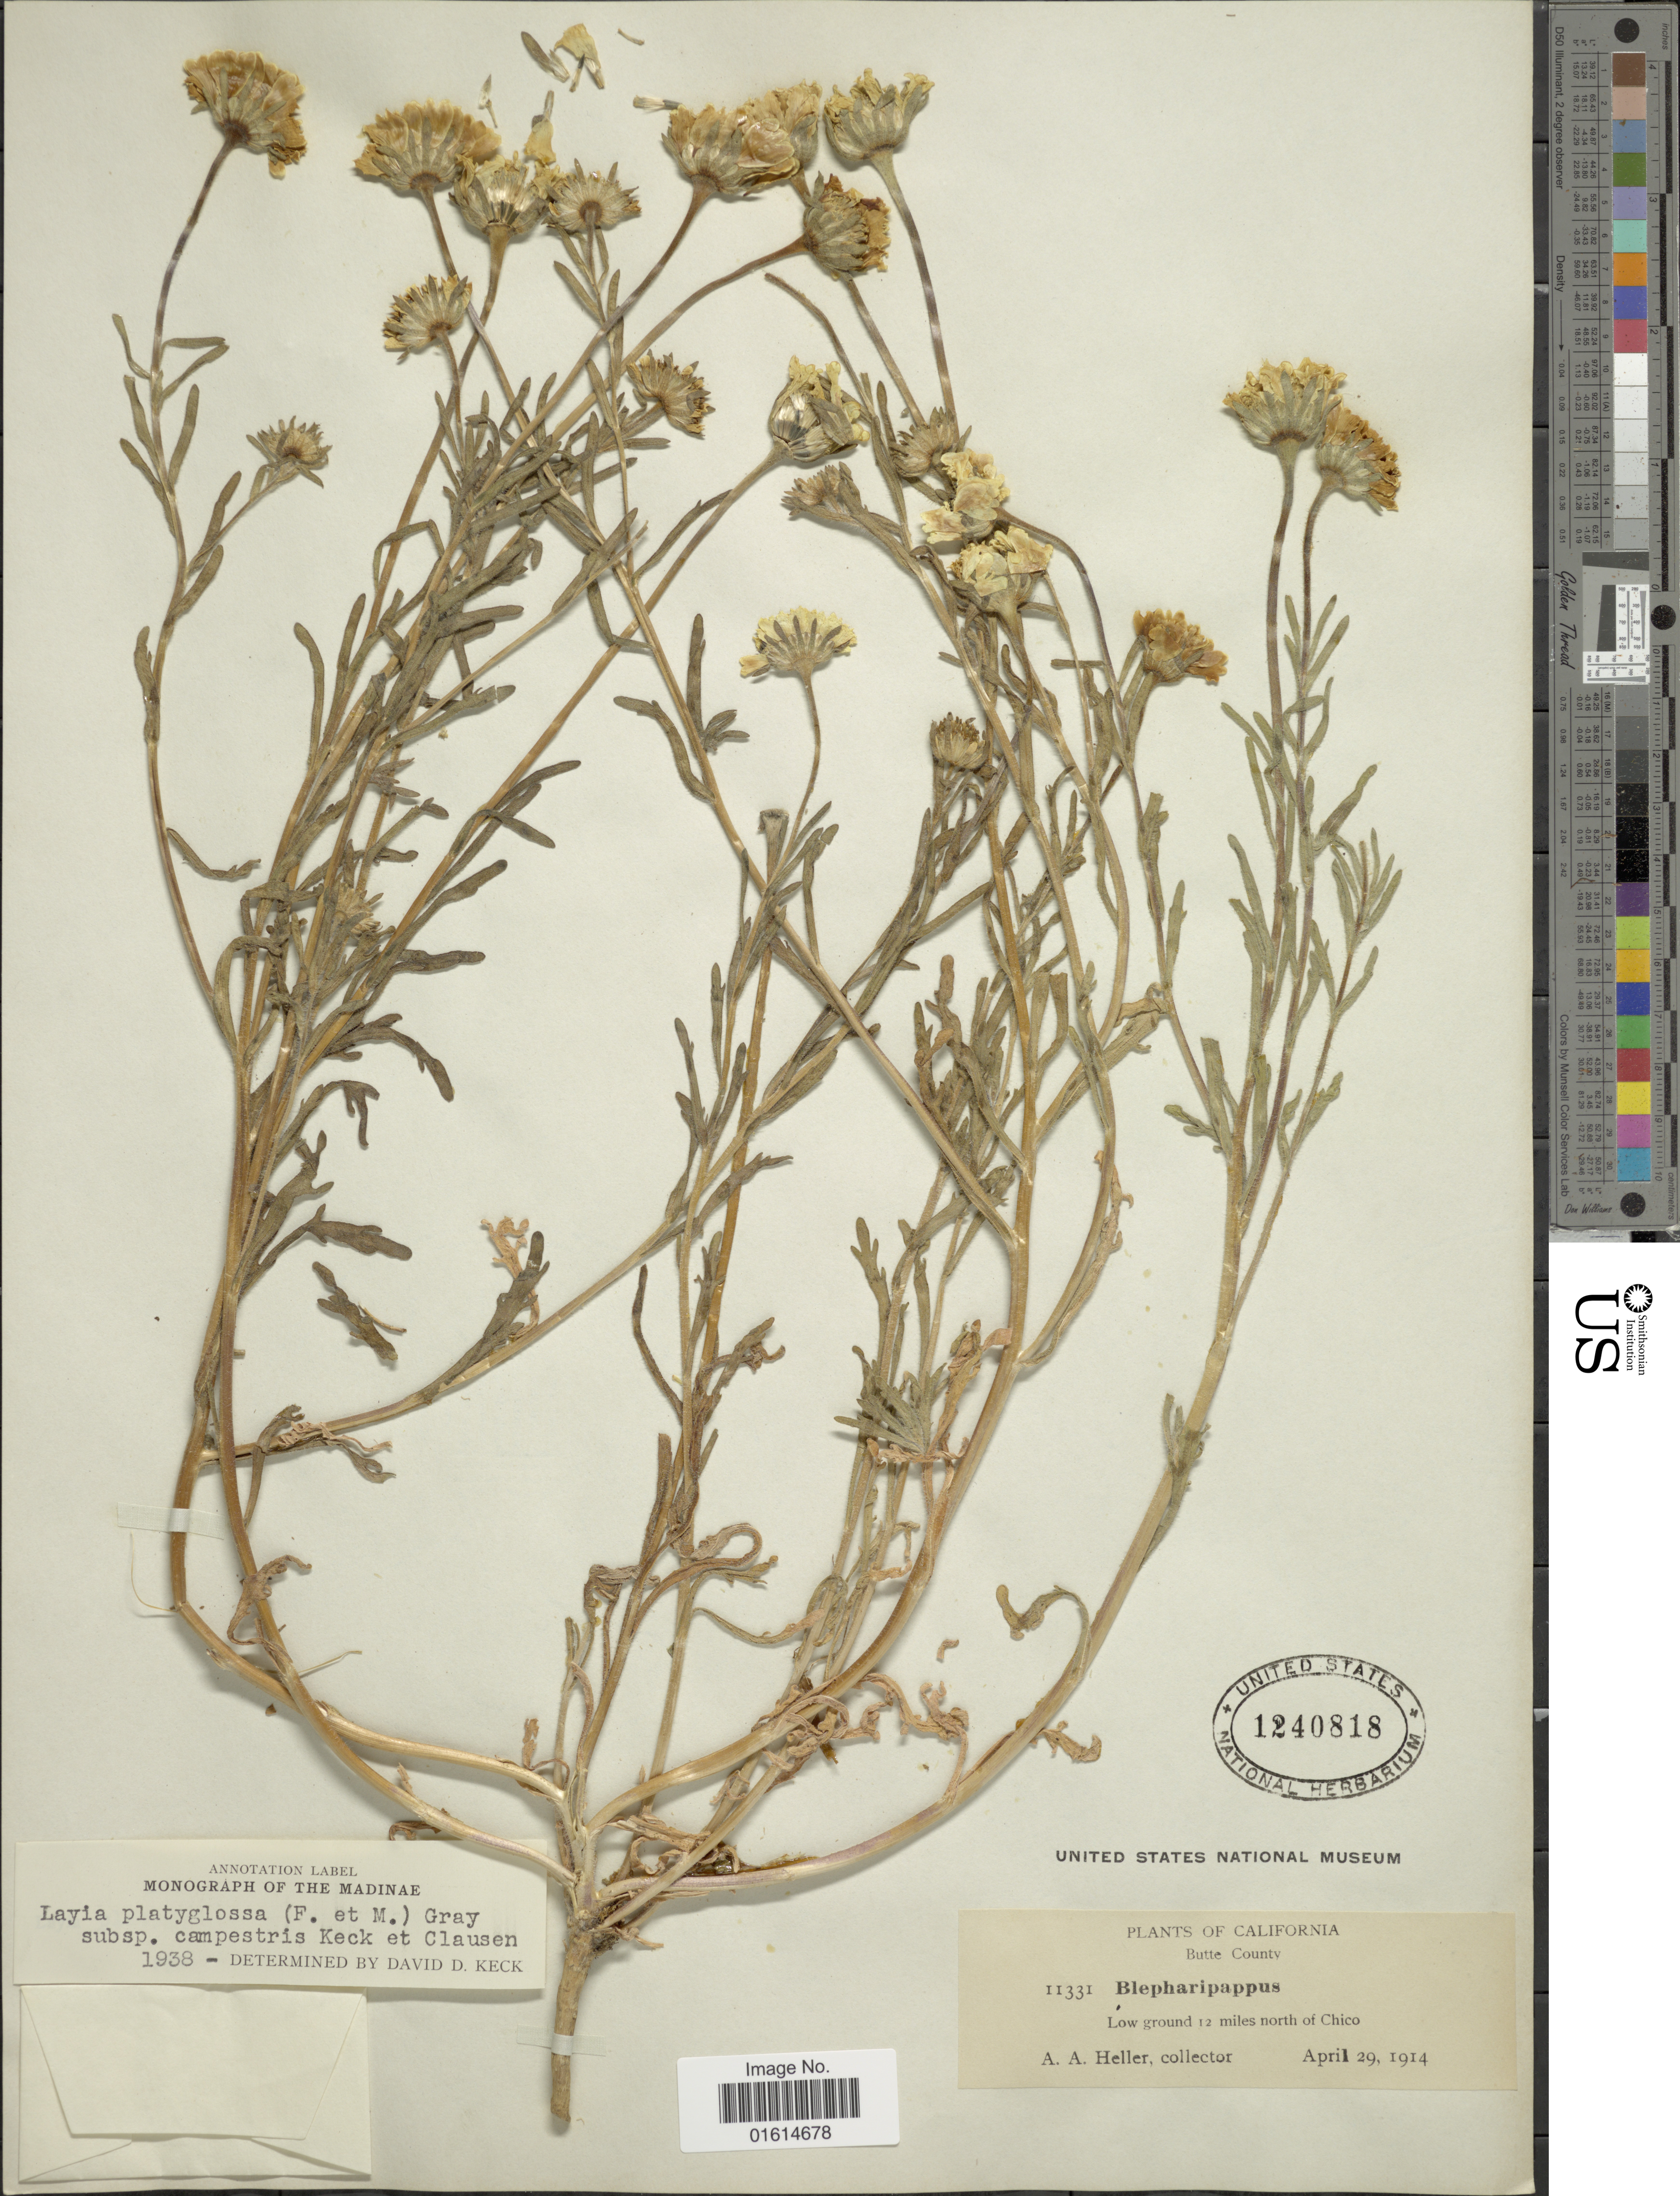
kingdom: Plantae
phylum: Tracheophyta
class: Magnoliopsida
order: Asterales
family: Asteraceae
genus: Layia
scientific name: Layia platyglossa subsp. campestris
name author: D.D. Keck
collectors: A. A. Heller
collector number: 11331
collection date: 1914-04-29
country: United States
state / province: California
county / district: Butte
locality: Butte County, low ground 12 miles north of Chico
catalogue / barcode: US 1240818